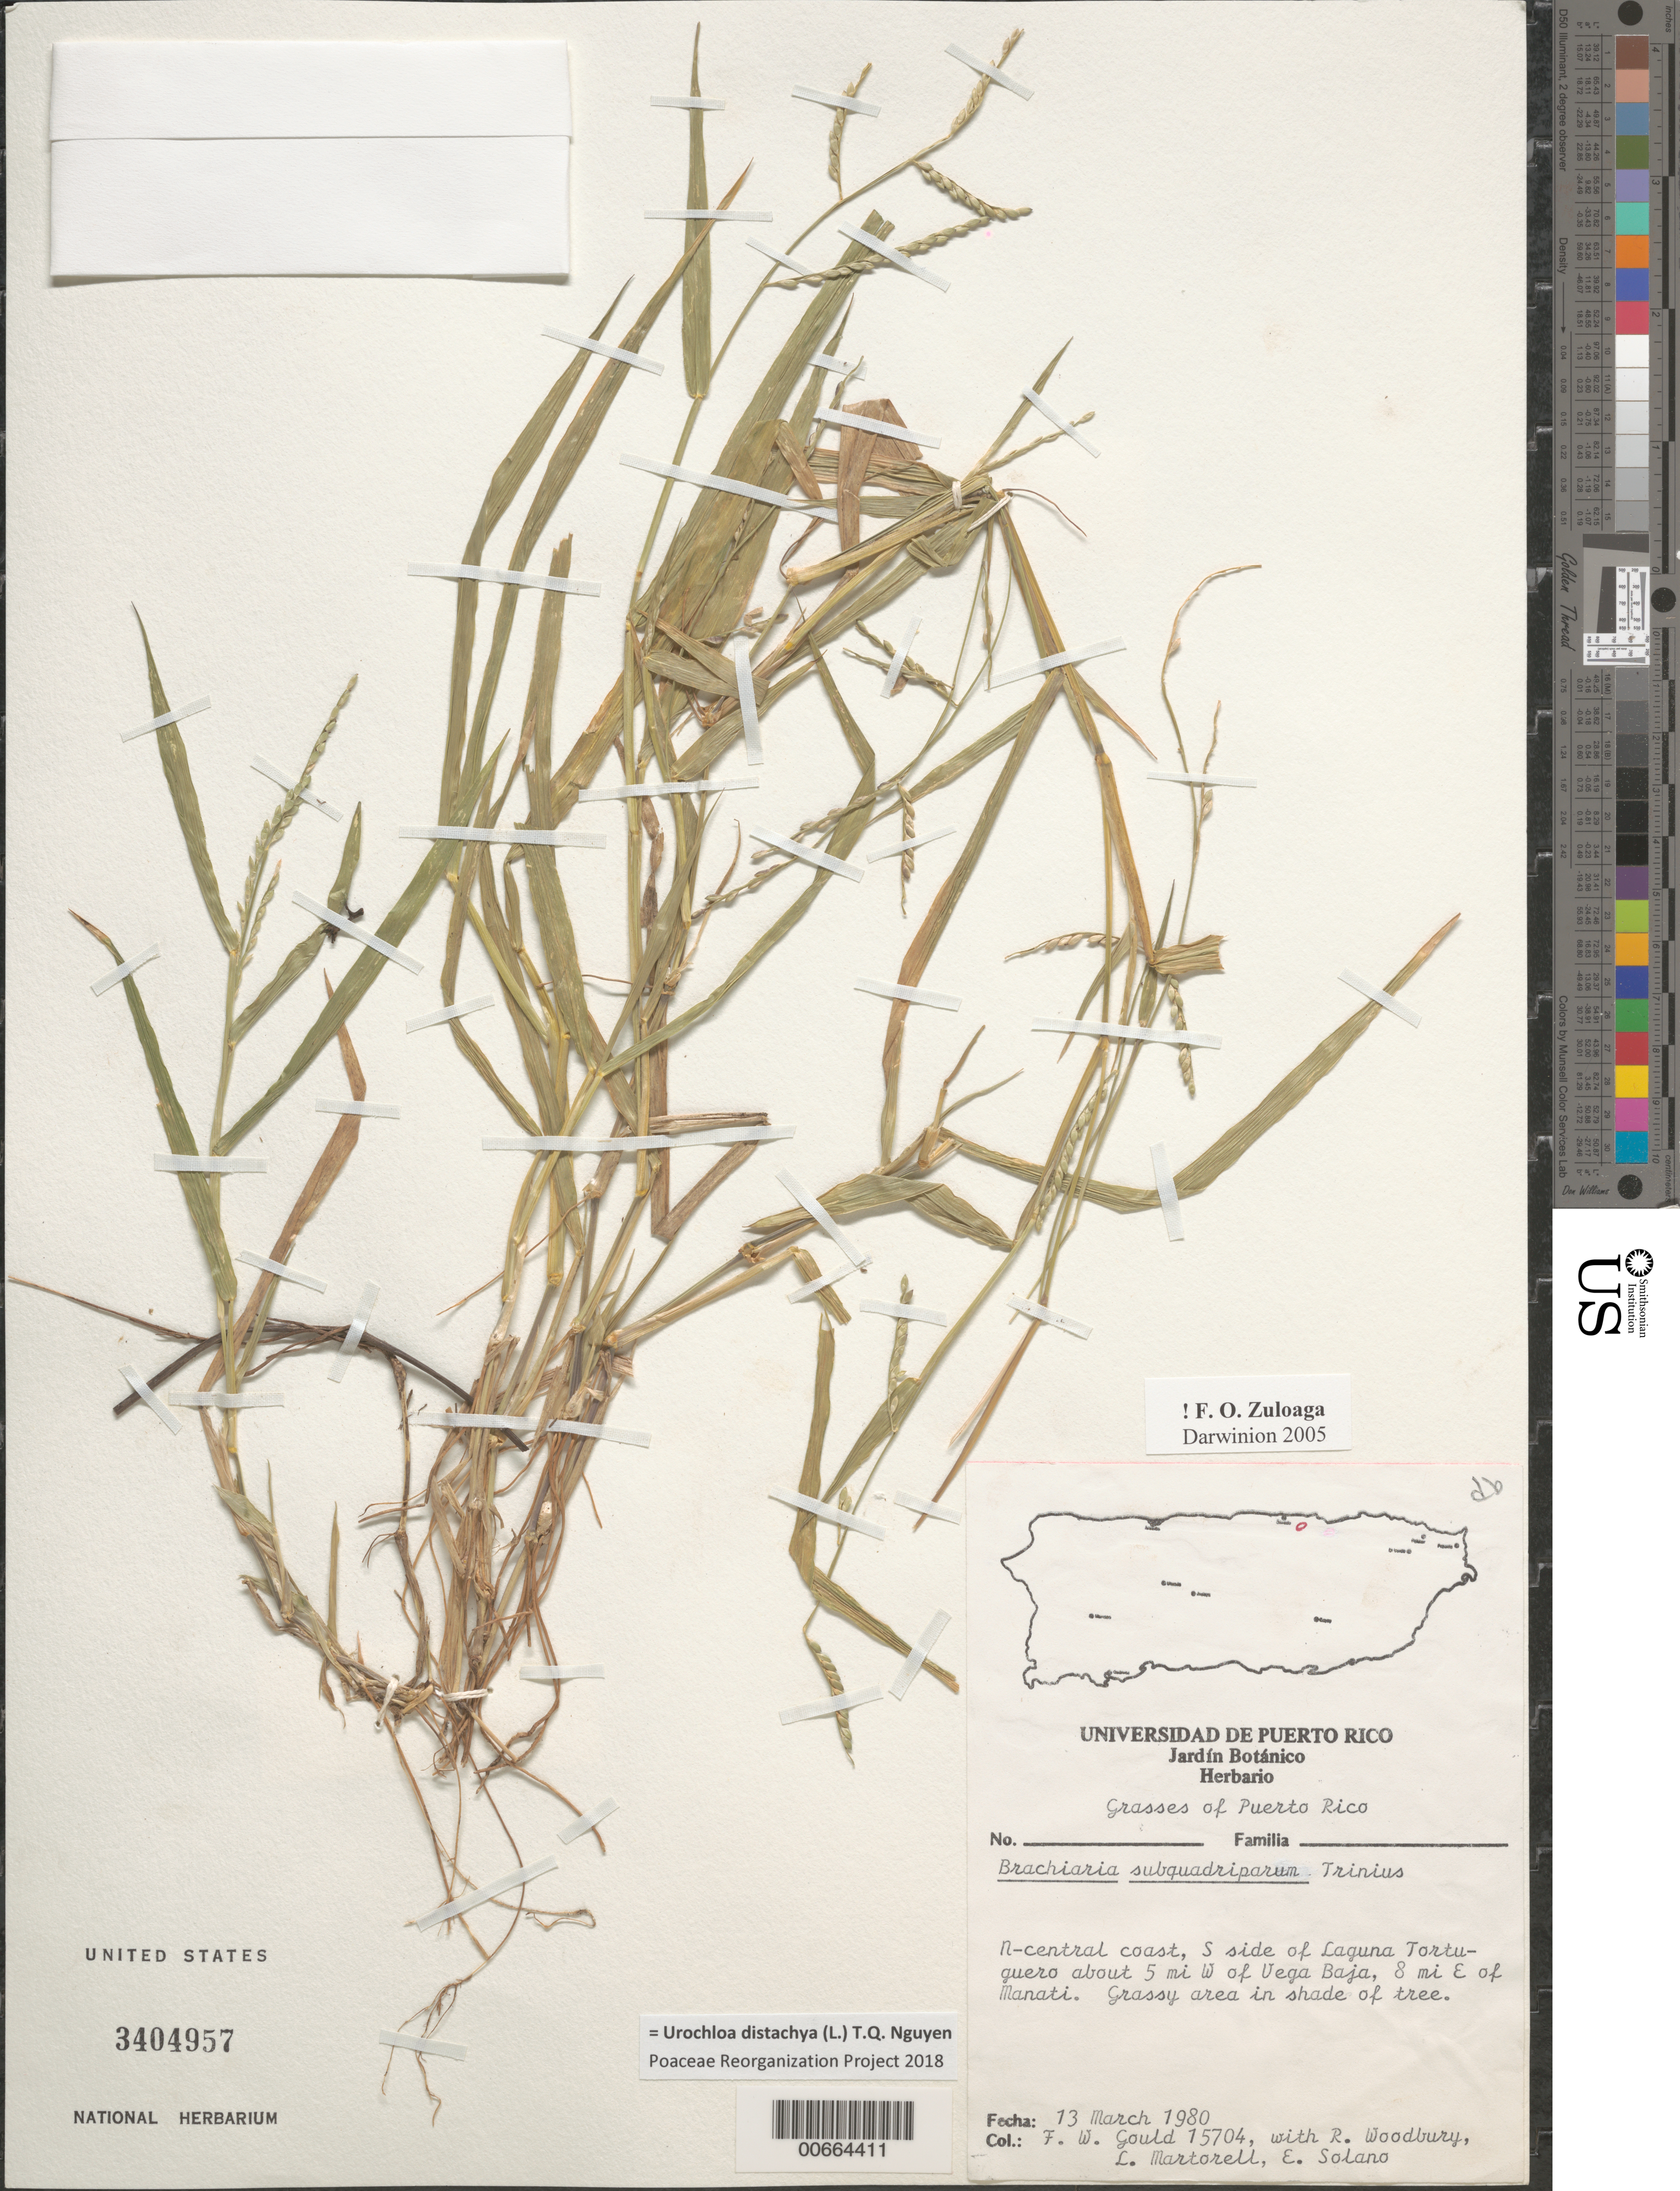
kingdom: Plantae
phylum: Tracheophyta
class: Liliopsida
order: Poales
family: Poaceae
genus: Urochloa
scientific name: Urochloa distachya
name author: (L.) T.Q. Nguyen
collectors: F. W. Gould, R. O. Woodbury, L. Martorell & E. Solano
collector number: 15704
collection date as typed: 13 Mar 1980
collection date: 1980-03-13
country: Puerto Rico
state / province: Manatí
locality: N Central Coast, S side of Laguna Tortuguero about 5 mi W of Vega Baja, 8 mi E of Manati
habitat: Grassy area in shade of trees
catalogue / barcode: US 3404957